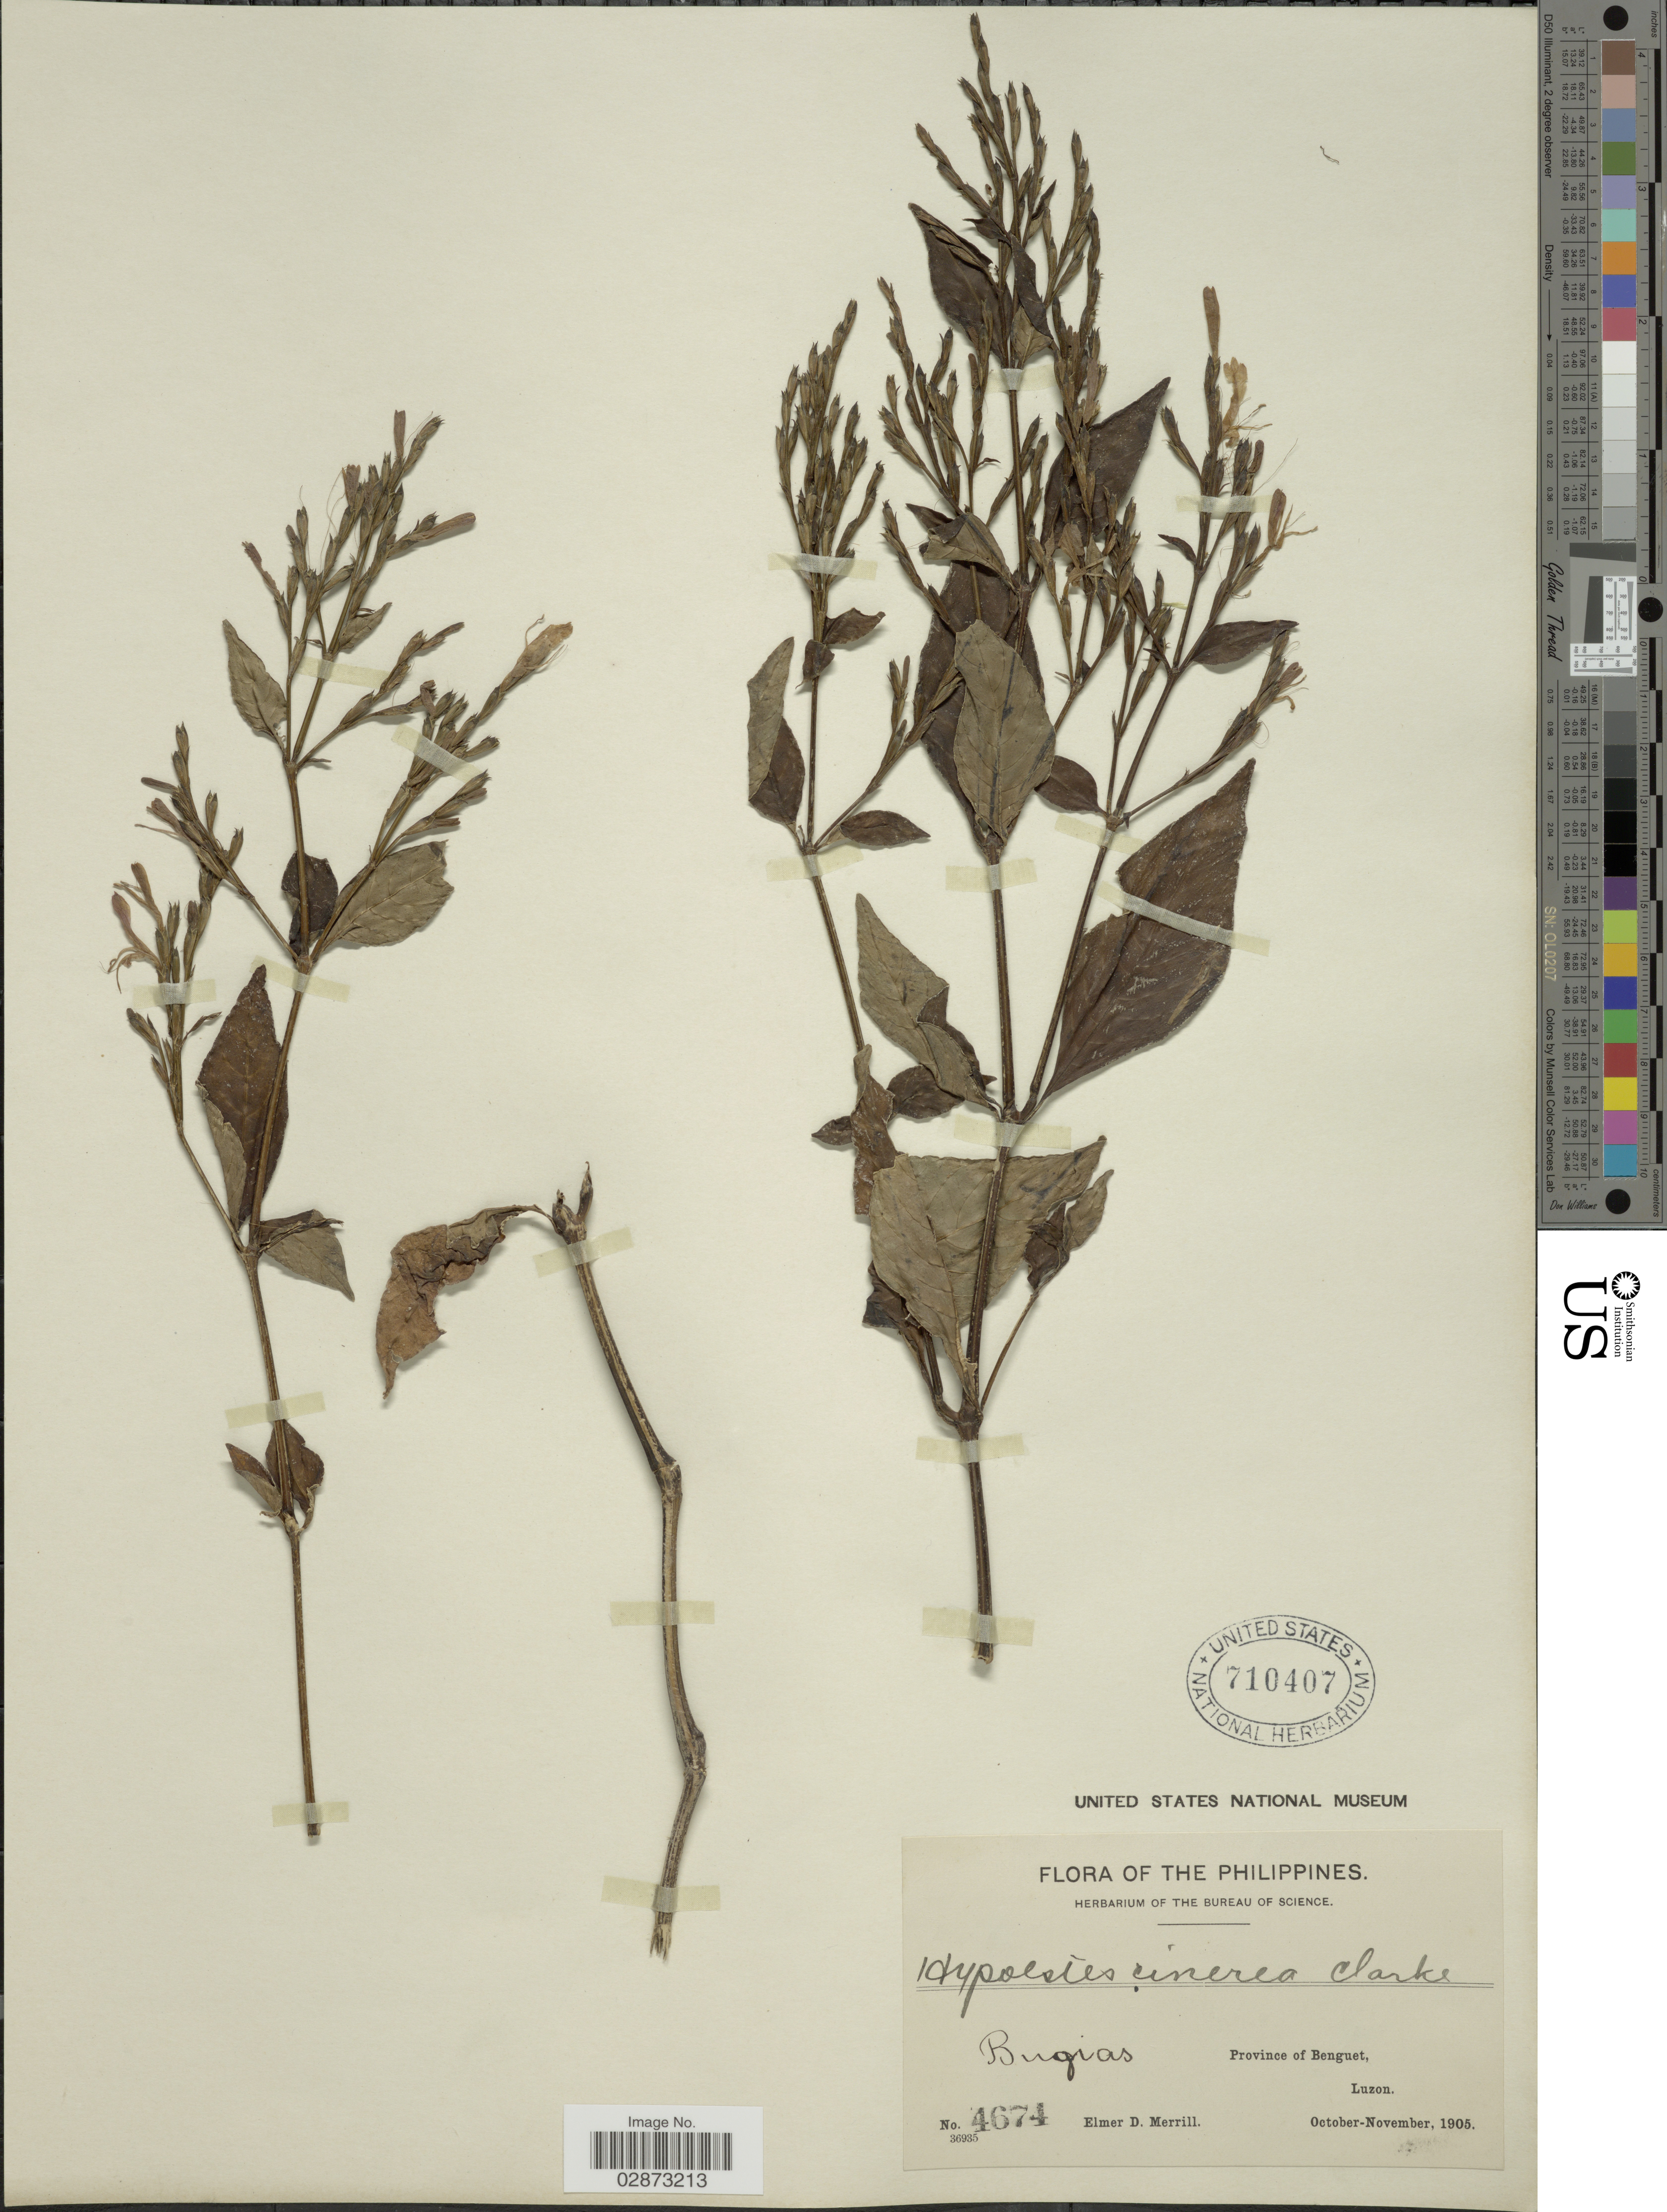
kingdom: Plantae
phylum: Tracheophyta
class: Magnoliopsida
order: Lamiales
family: Acanthaceae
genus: Hypoestes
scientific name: Hypoestes cinerea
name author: C.B. Clarke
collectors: E. D. Merrill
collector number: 4674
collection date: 1905-10/1905-11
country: Philippines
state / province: Cordillera (Administrative Region)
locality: Bugias. Province of Benguet, Luzon.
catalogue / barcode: US 710407